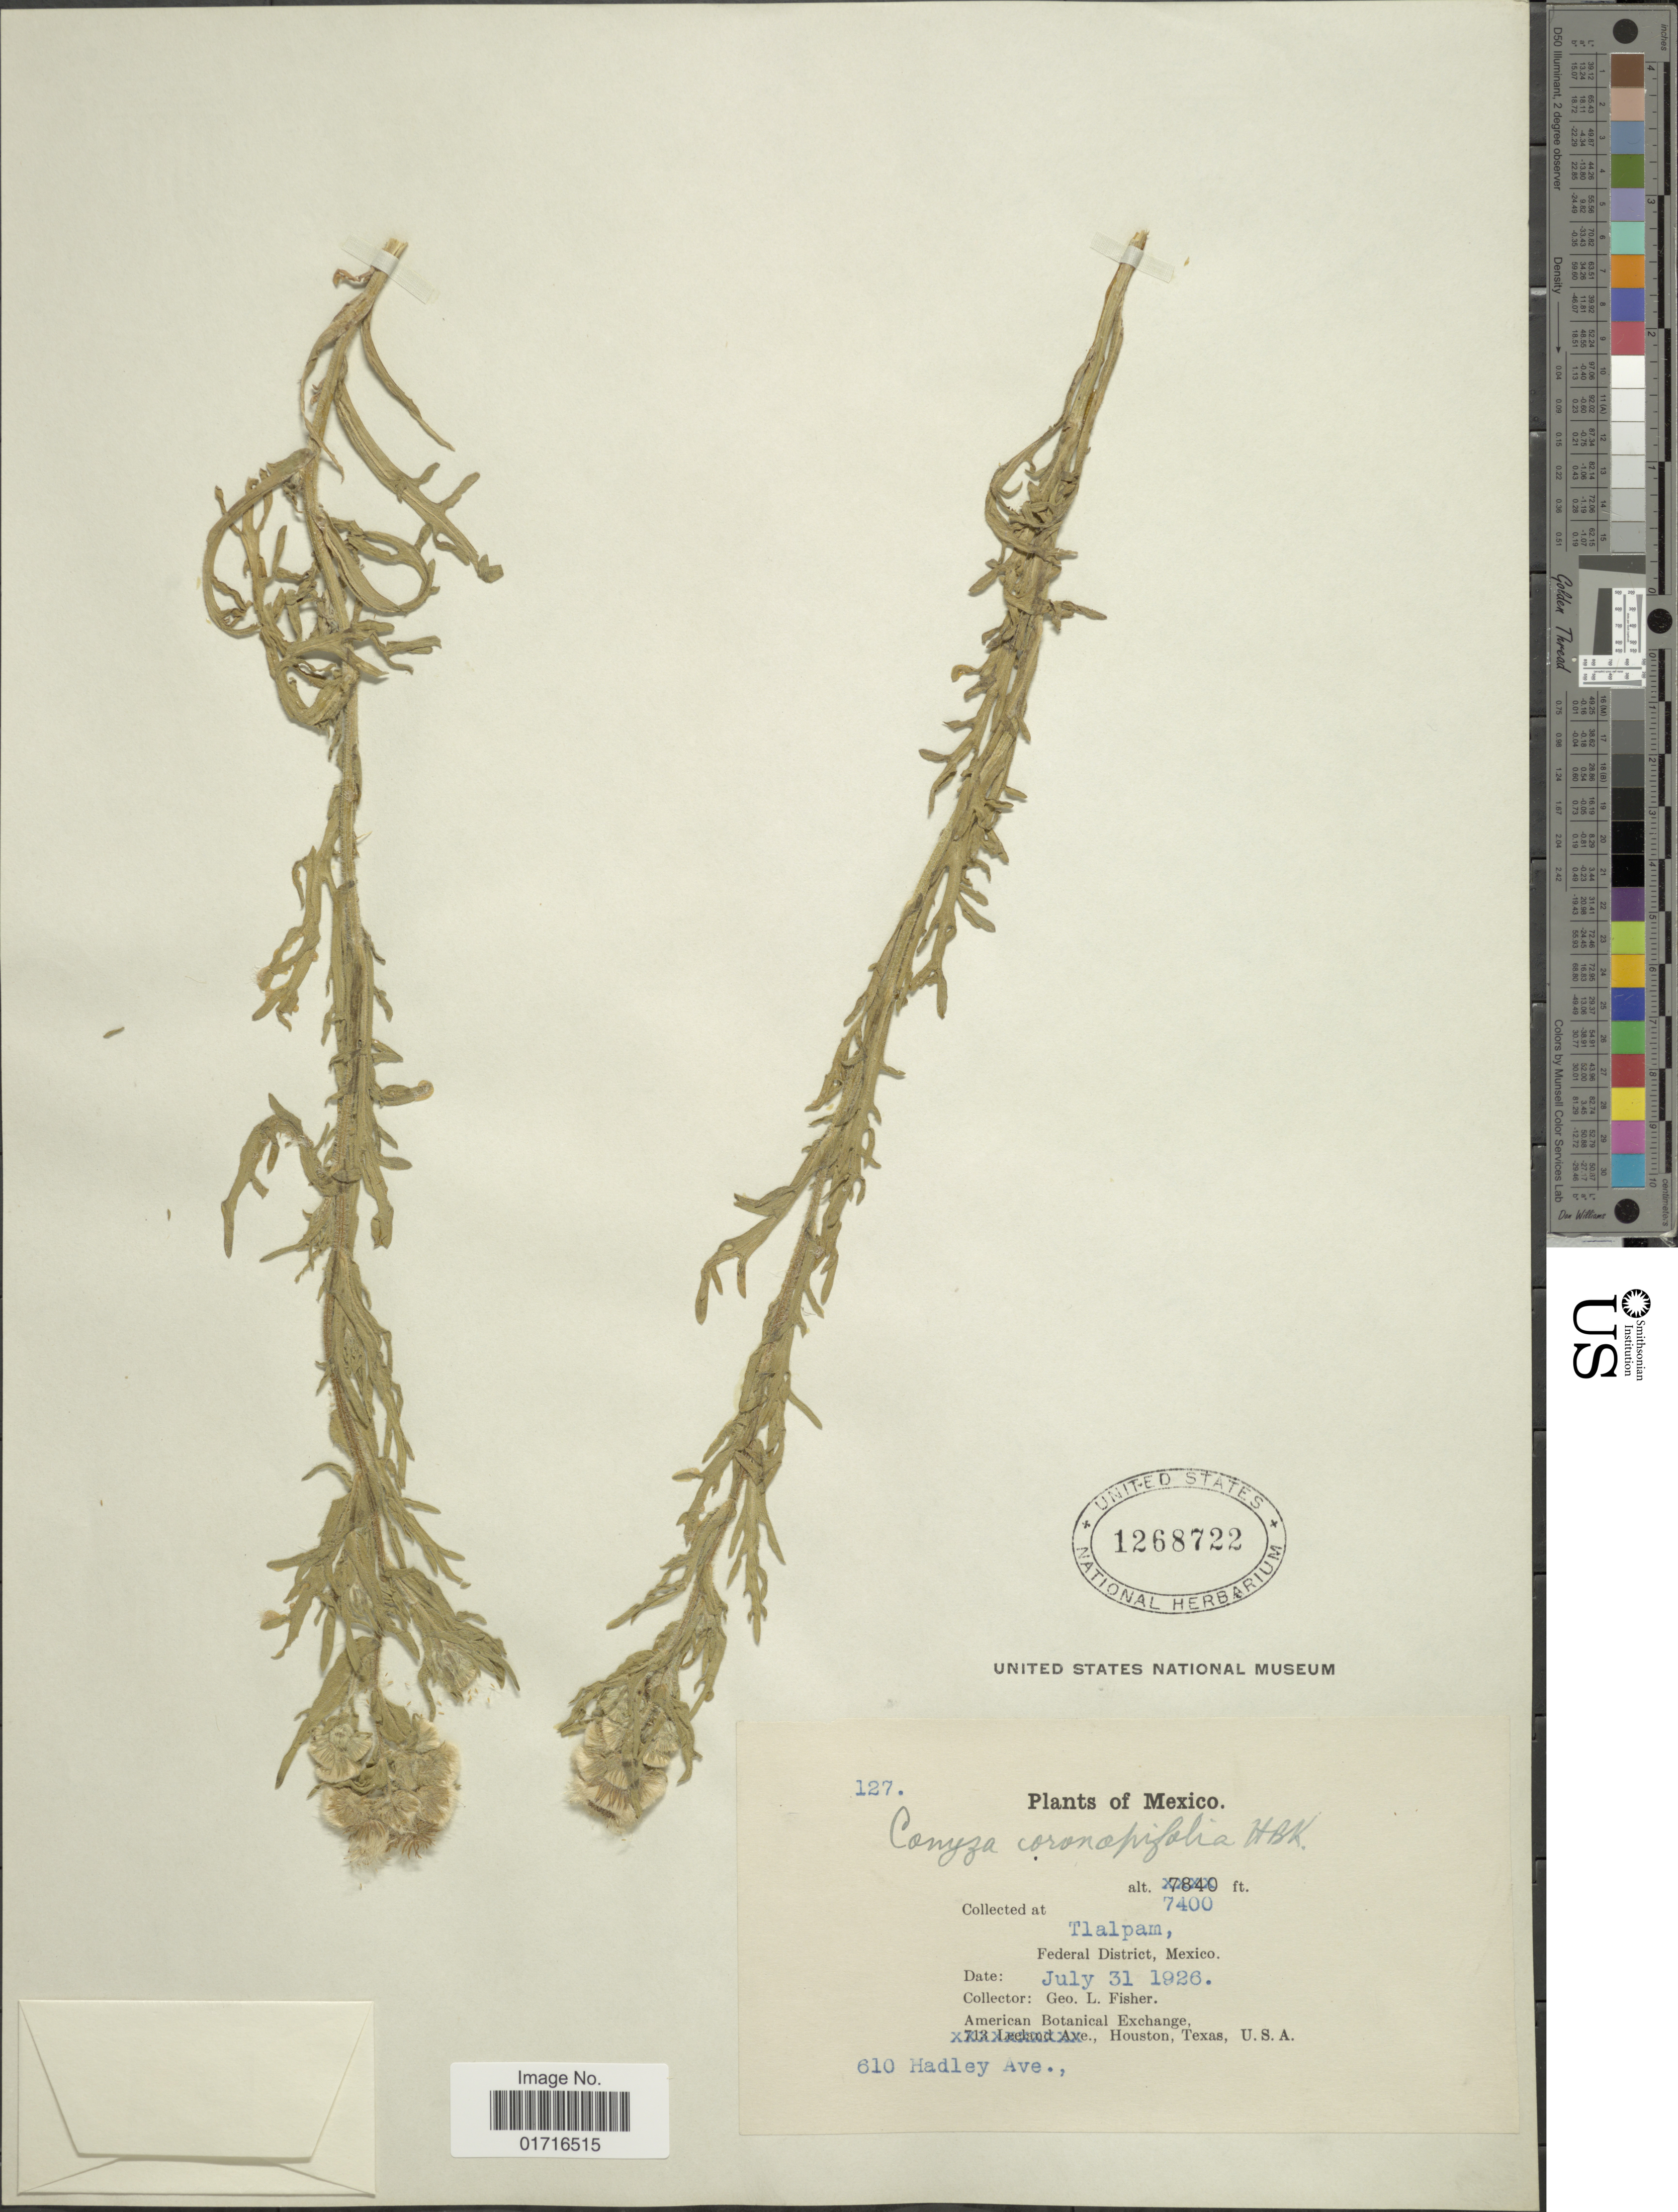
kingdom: Plantae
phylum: Tracheophyta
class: Magnoliopsida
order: Asterales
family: Asteraceae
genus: Conyza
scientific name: Conyza coronopifolia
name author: Kunth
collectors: G. L. Fisher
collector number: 127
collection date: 1926-07-31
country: Mexico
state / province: Distrito Federal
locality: Tlalpam, Federal District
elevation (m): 2256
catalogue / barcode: US 1268722